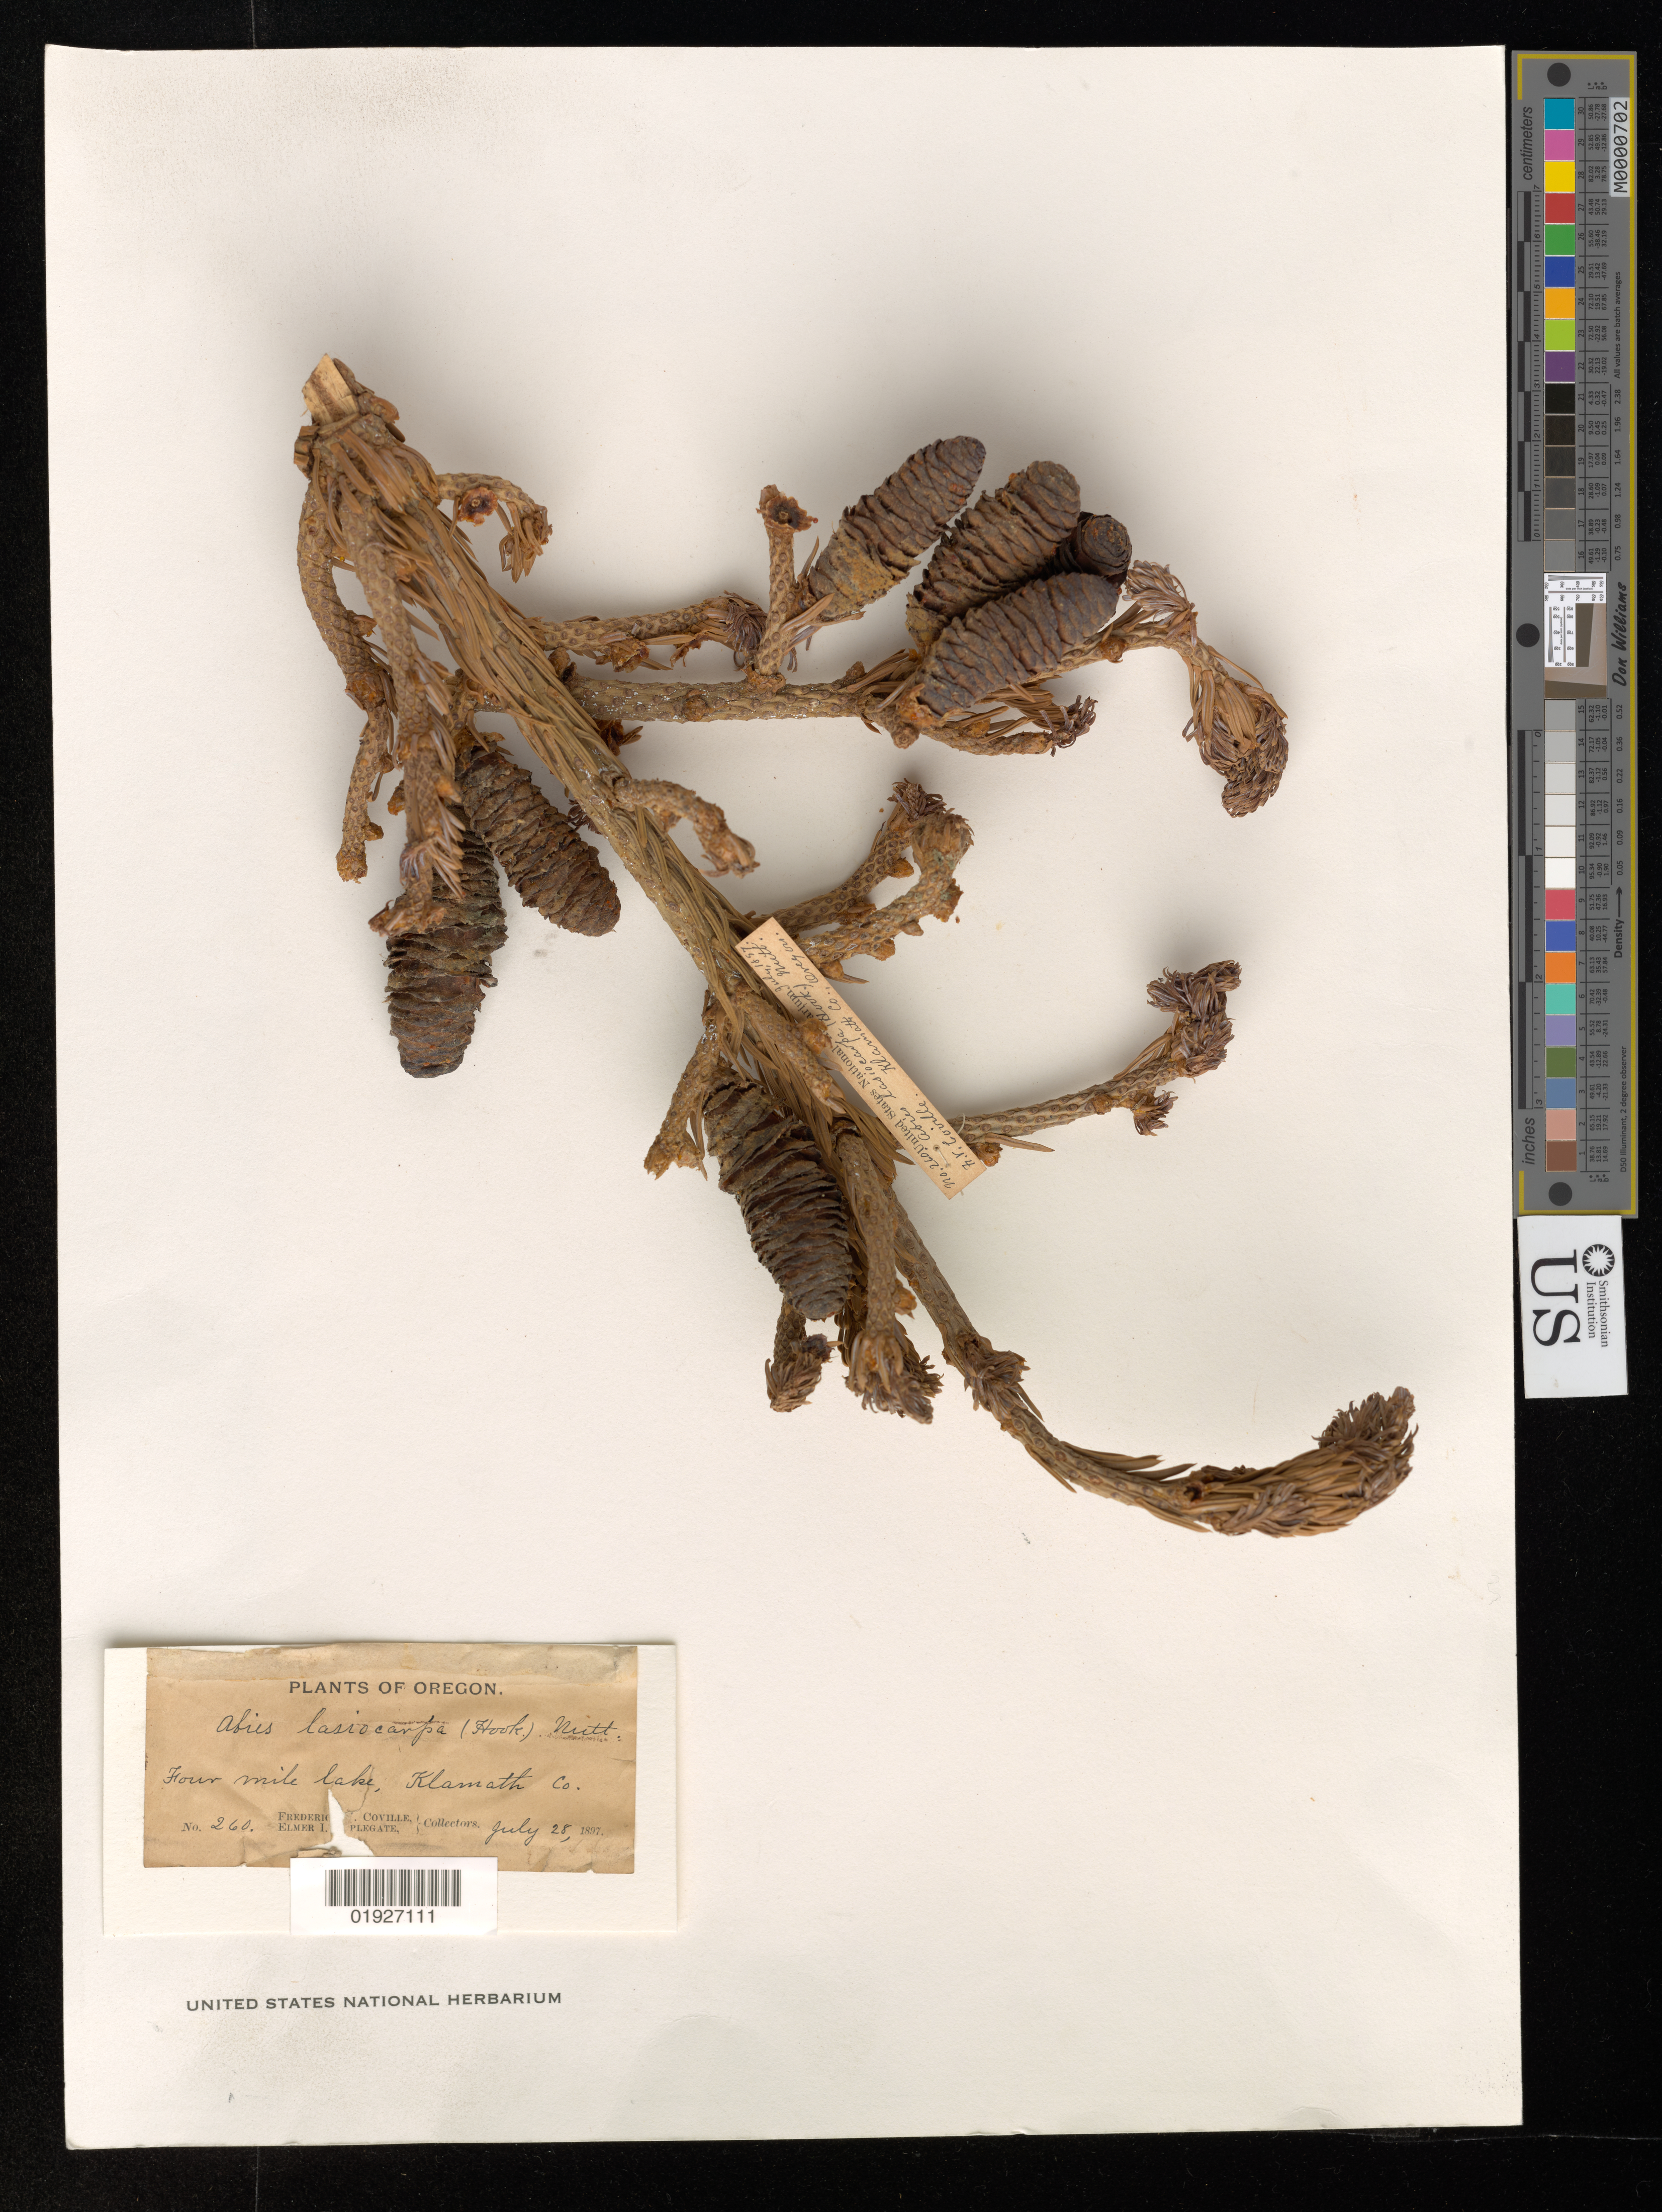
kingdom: Plantae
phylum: Tracheophyta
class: Pinopsida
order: Pinales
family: Pinaceae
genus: Abies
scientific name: Abies lasiocarpa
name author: (Hook.) Nutt.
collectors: F. V. Coville & E. I. Applegate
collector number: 260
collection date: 1897-07-28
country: United States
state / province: Oregon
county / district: Klamath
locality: Four Mile Lake, Klamath Co